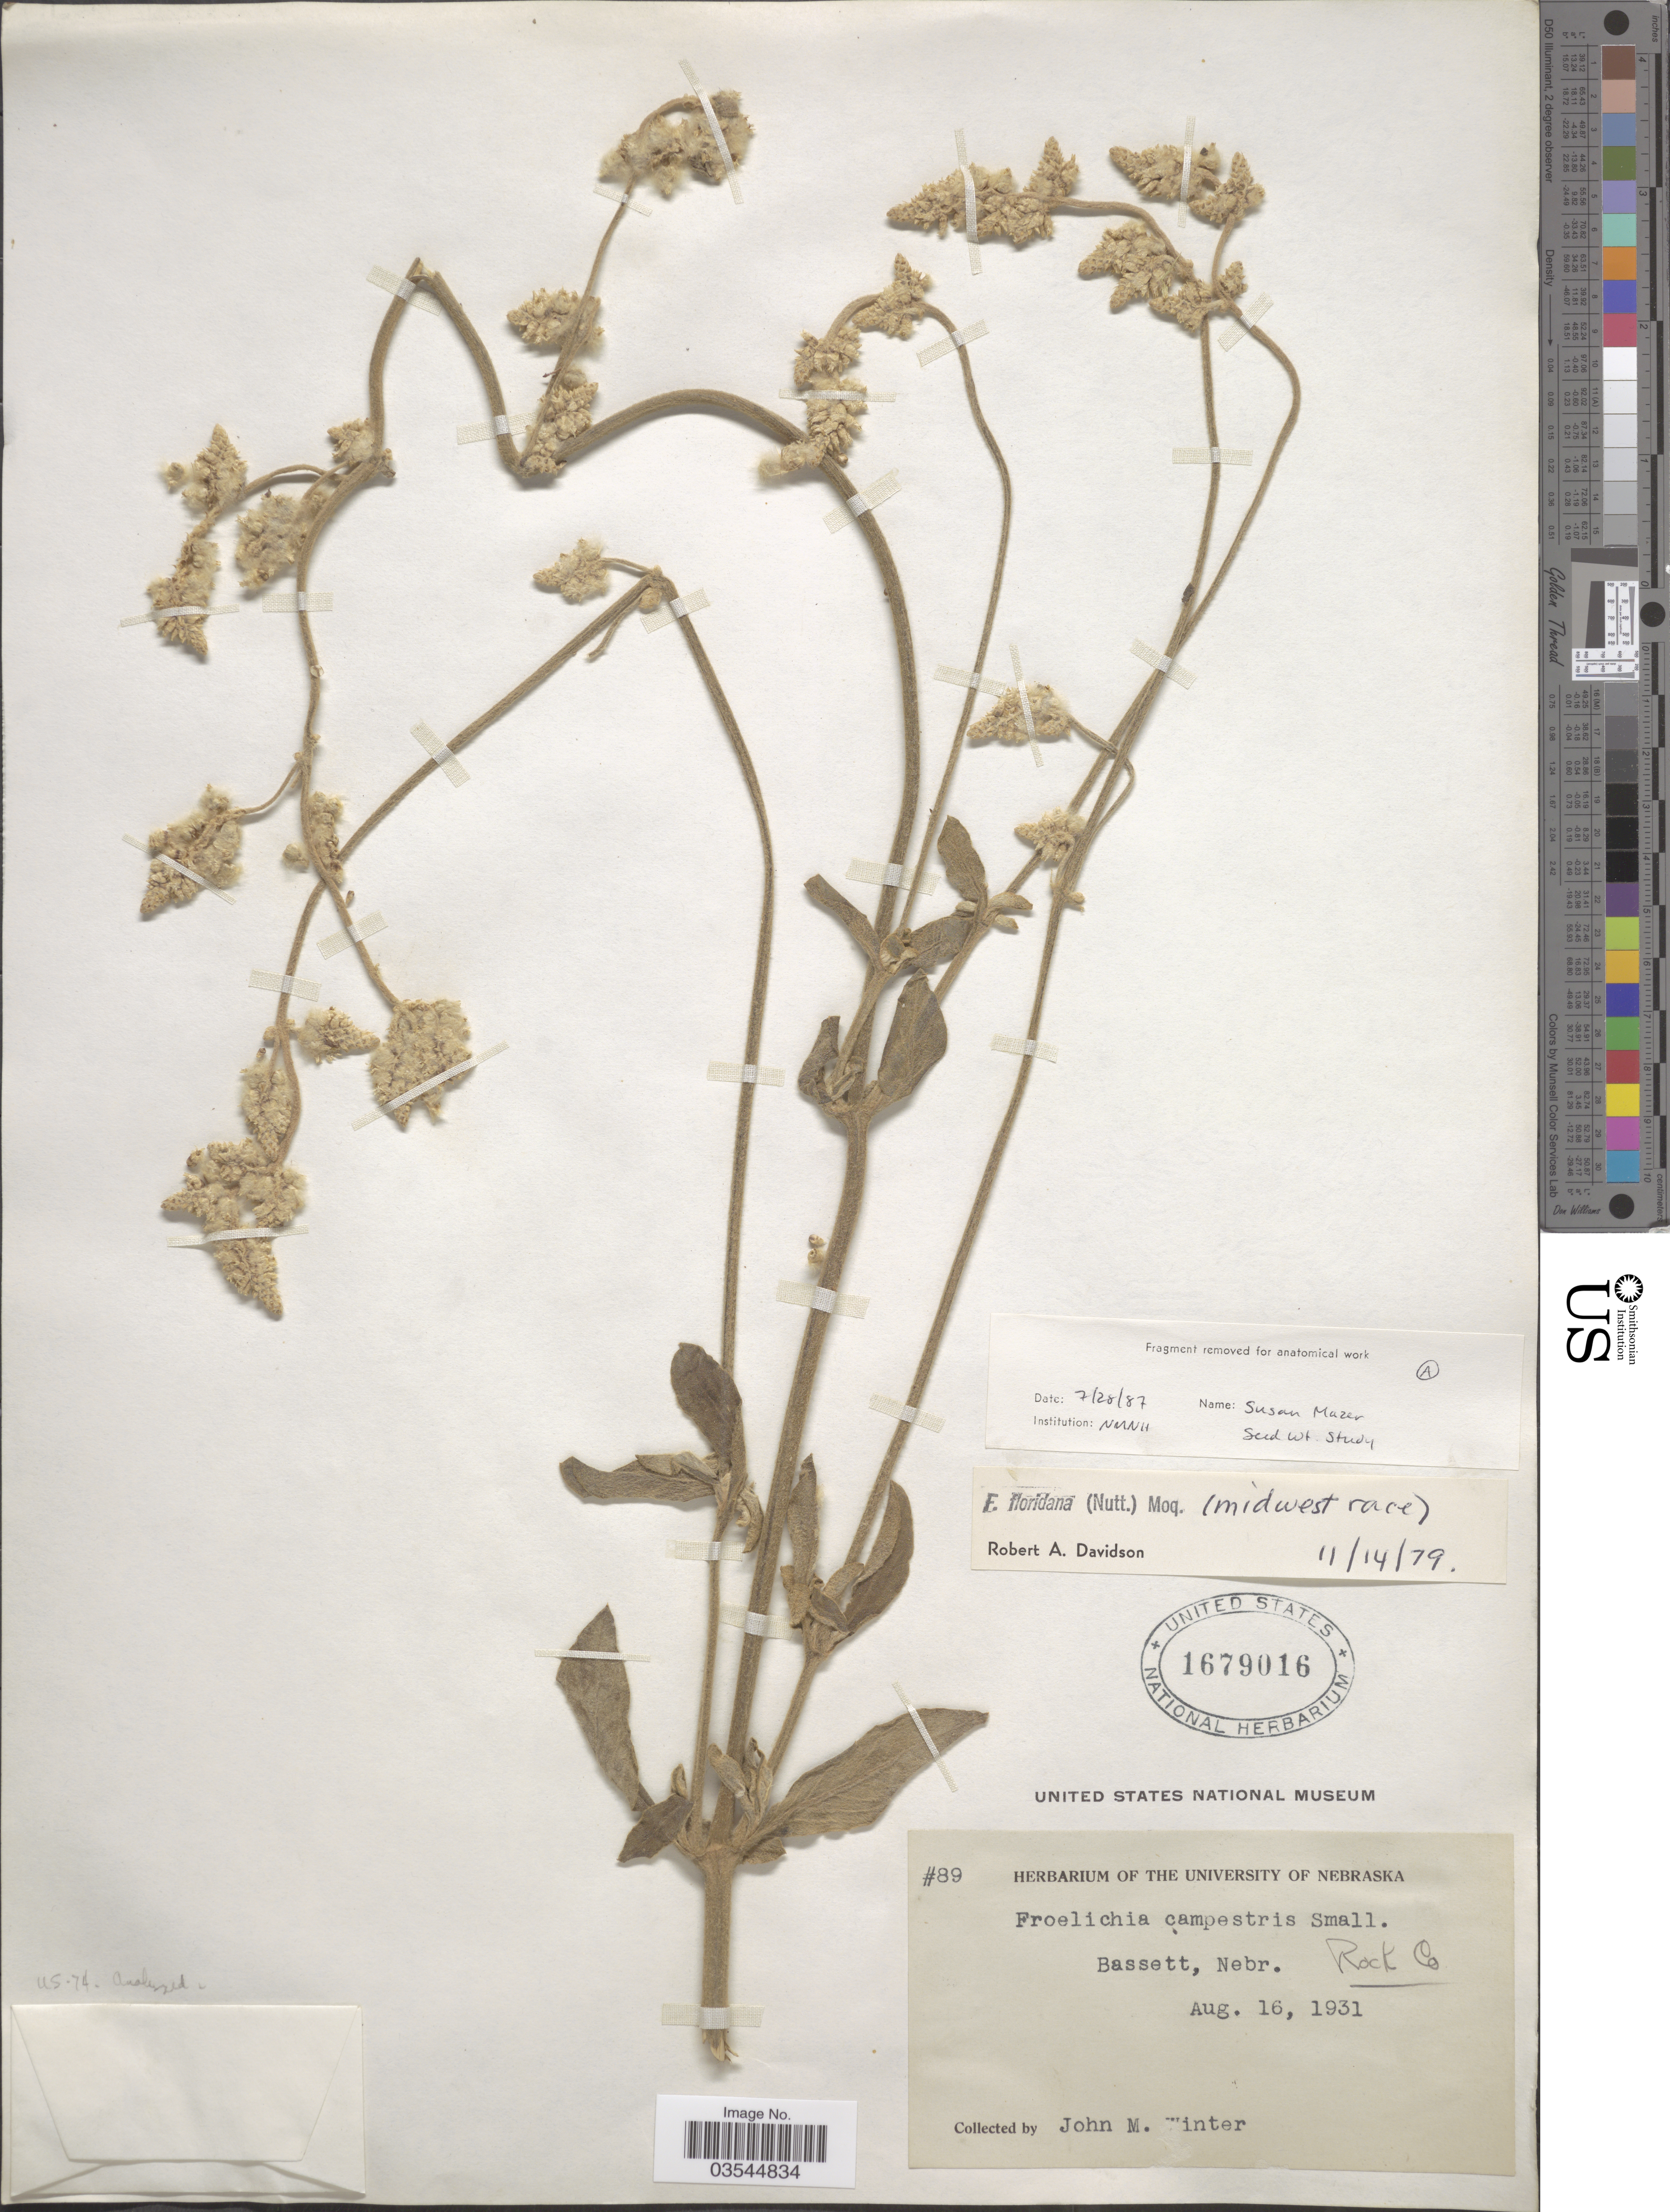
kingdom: Plantae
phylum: Tracheophyta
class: Magnoliopsida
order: Caryophyllales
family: Amaranthaceae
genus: Froelichia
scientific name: Froelichia floridana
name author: (Nutt.) Moq.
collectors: J. M. Winter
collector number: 89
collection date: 1931-08-16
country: United States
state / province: Nebraska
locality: Bassett Rock Co.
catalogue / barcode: US 1679016